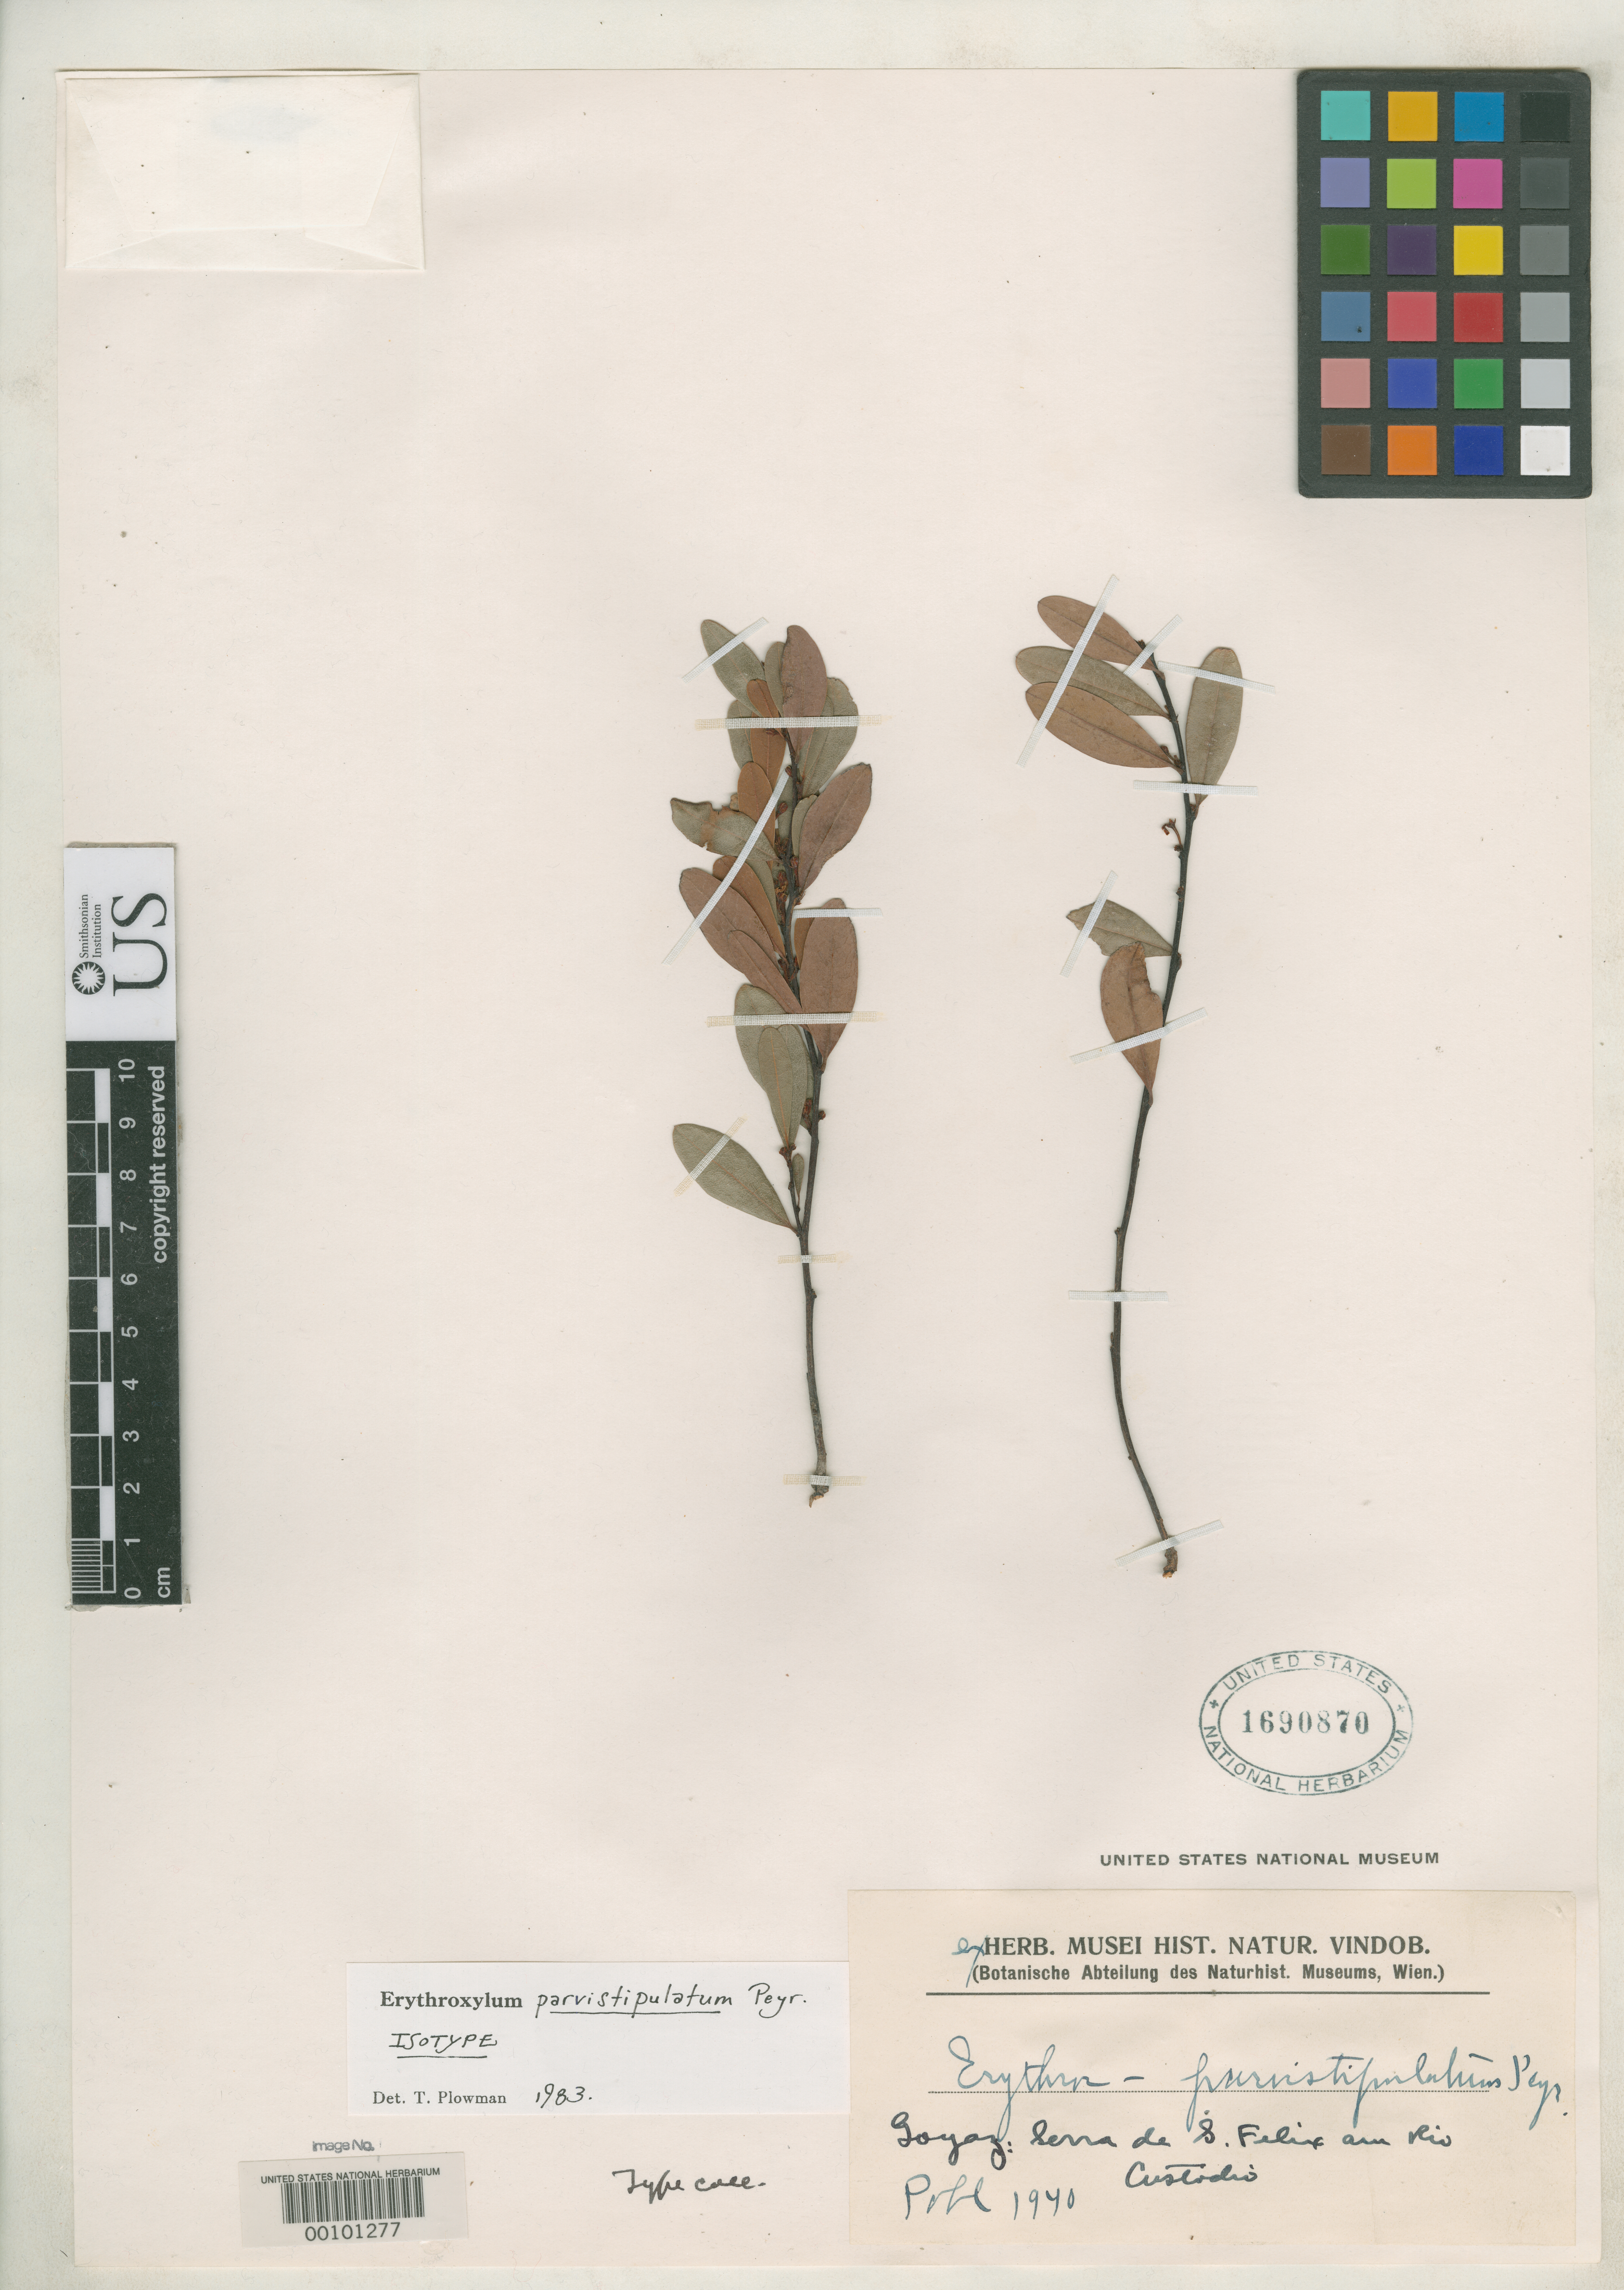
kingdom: Plantae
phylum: Tracheophyta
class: Magnoliopsida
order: Malpighiales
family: Erythroxylaceae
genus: Erythroxylum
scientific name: Erythroxylum parvistipulatum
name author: Peyr. in Mart.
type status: Type Collection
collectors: J. B. E. Pohl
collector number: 1940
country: Brazil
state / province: Goiás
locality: Near San Feliz on Rio Custodio.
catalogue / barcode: US 1690870